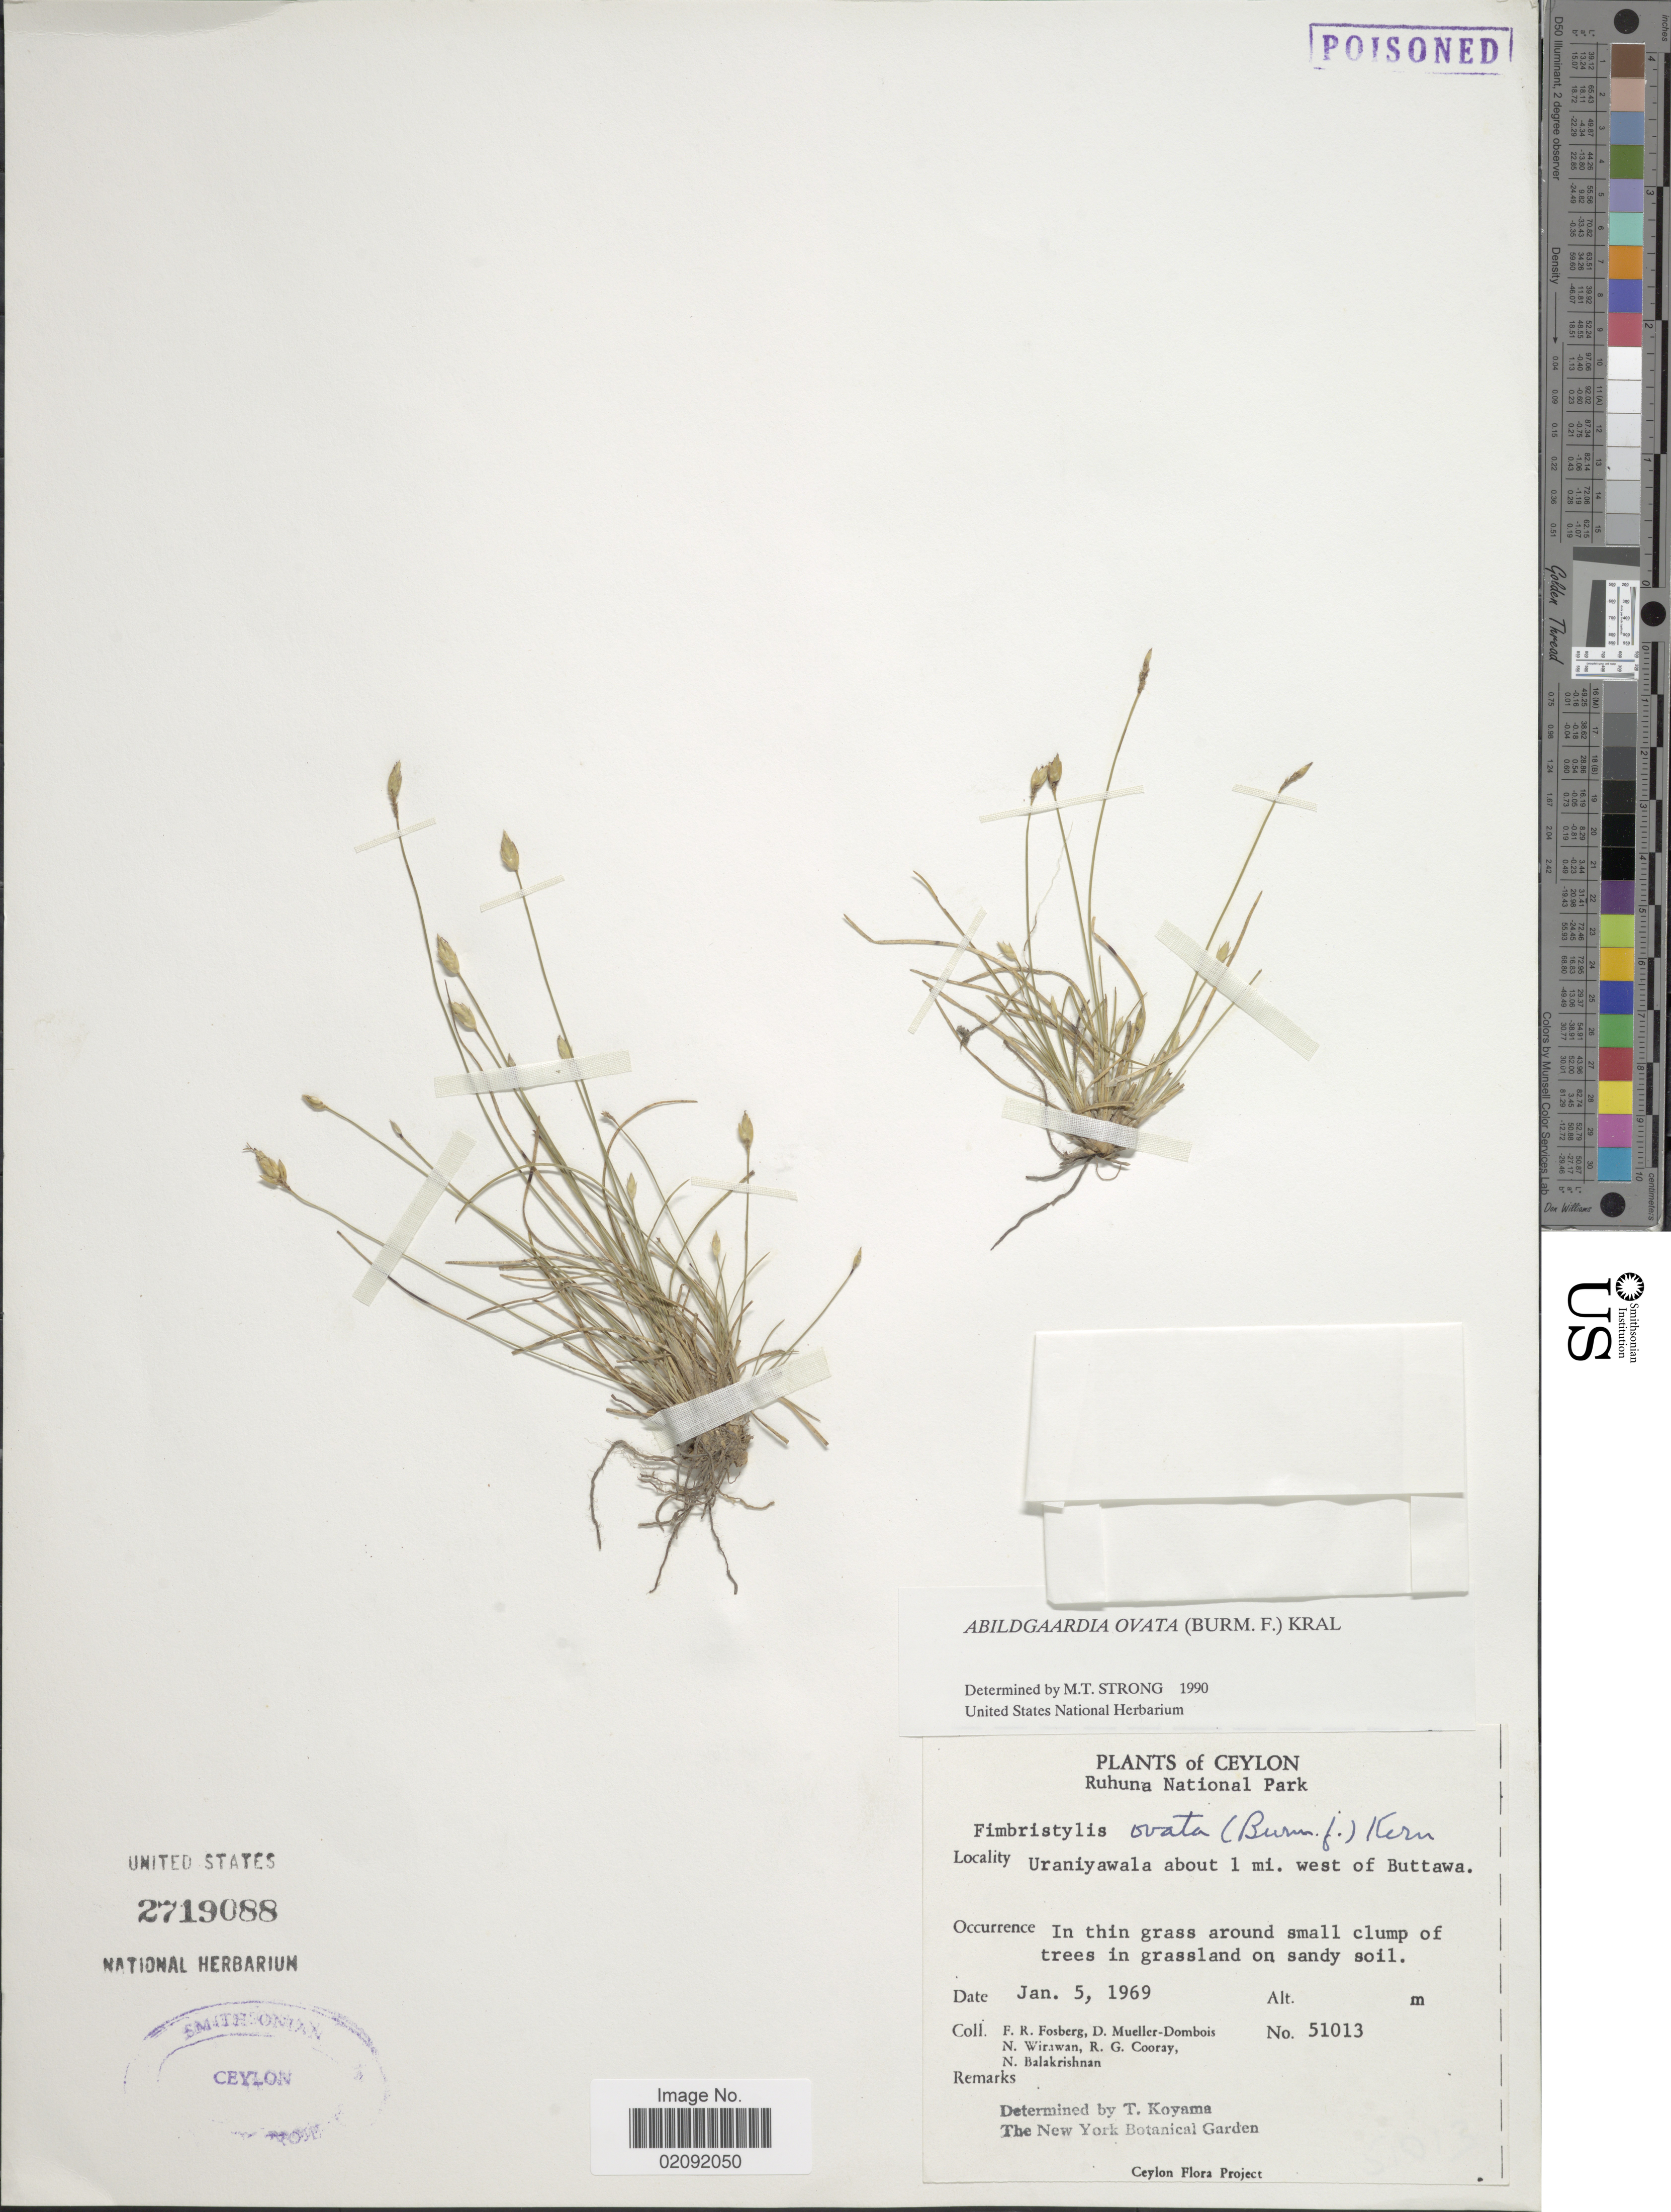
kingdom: Plantae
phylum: Tracheophyta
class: Liliopsida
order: Poales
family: Cyperaceae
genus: Abildgaardia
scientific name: Abildgaardia ovata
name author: (Burm. f.) Kral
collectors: F. R. Fosberg, D. Mueller-Dombois, N. Wirawan, R. Cooray & N. Balakrishnan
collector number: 51013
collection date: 1969-01-05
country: Sri Lanka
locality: Ceylon, Ruhuna National Park, Block I, Uraniyawala about 1 mi. west of Buttawa.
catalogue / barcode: US 2719088